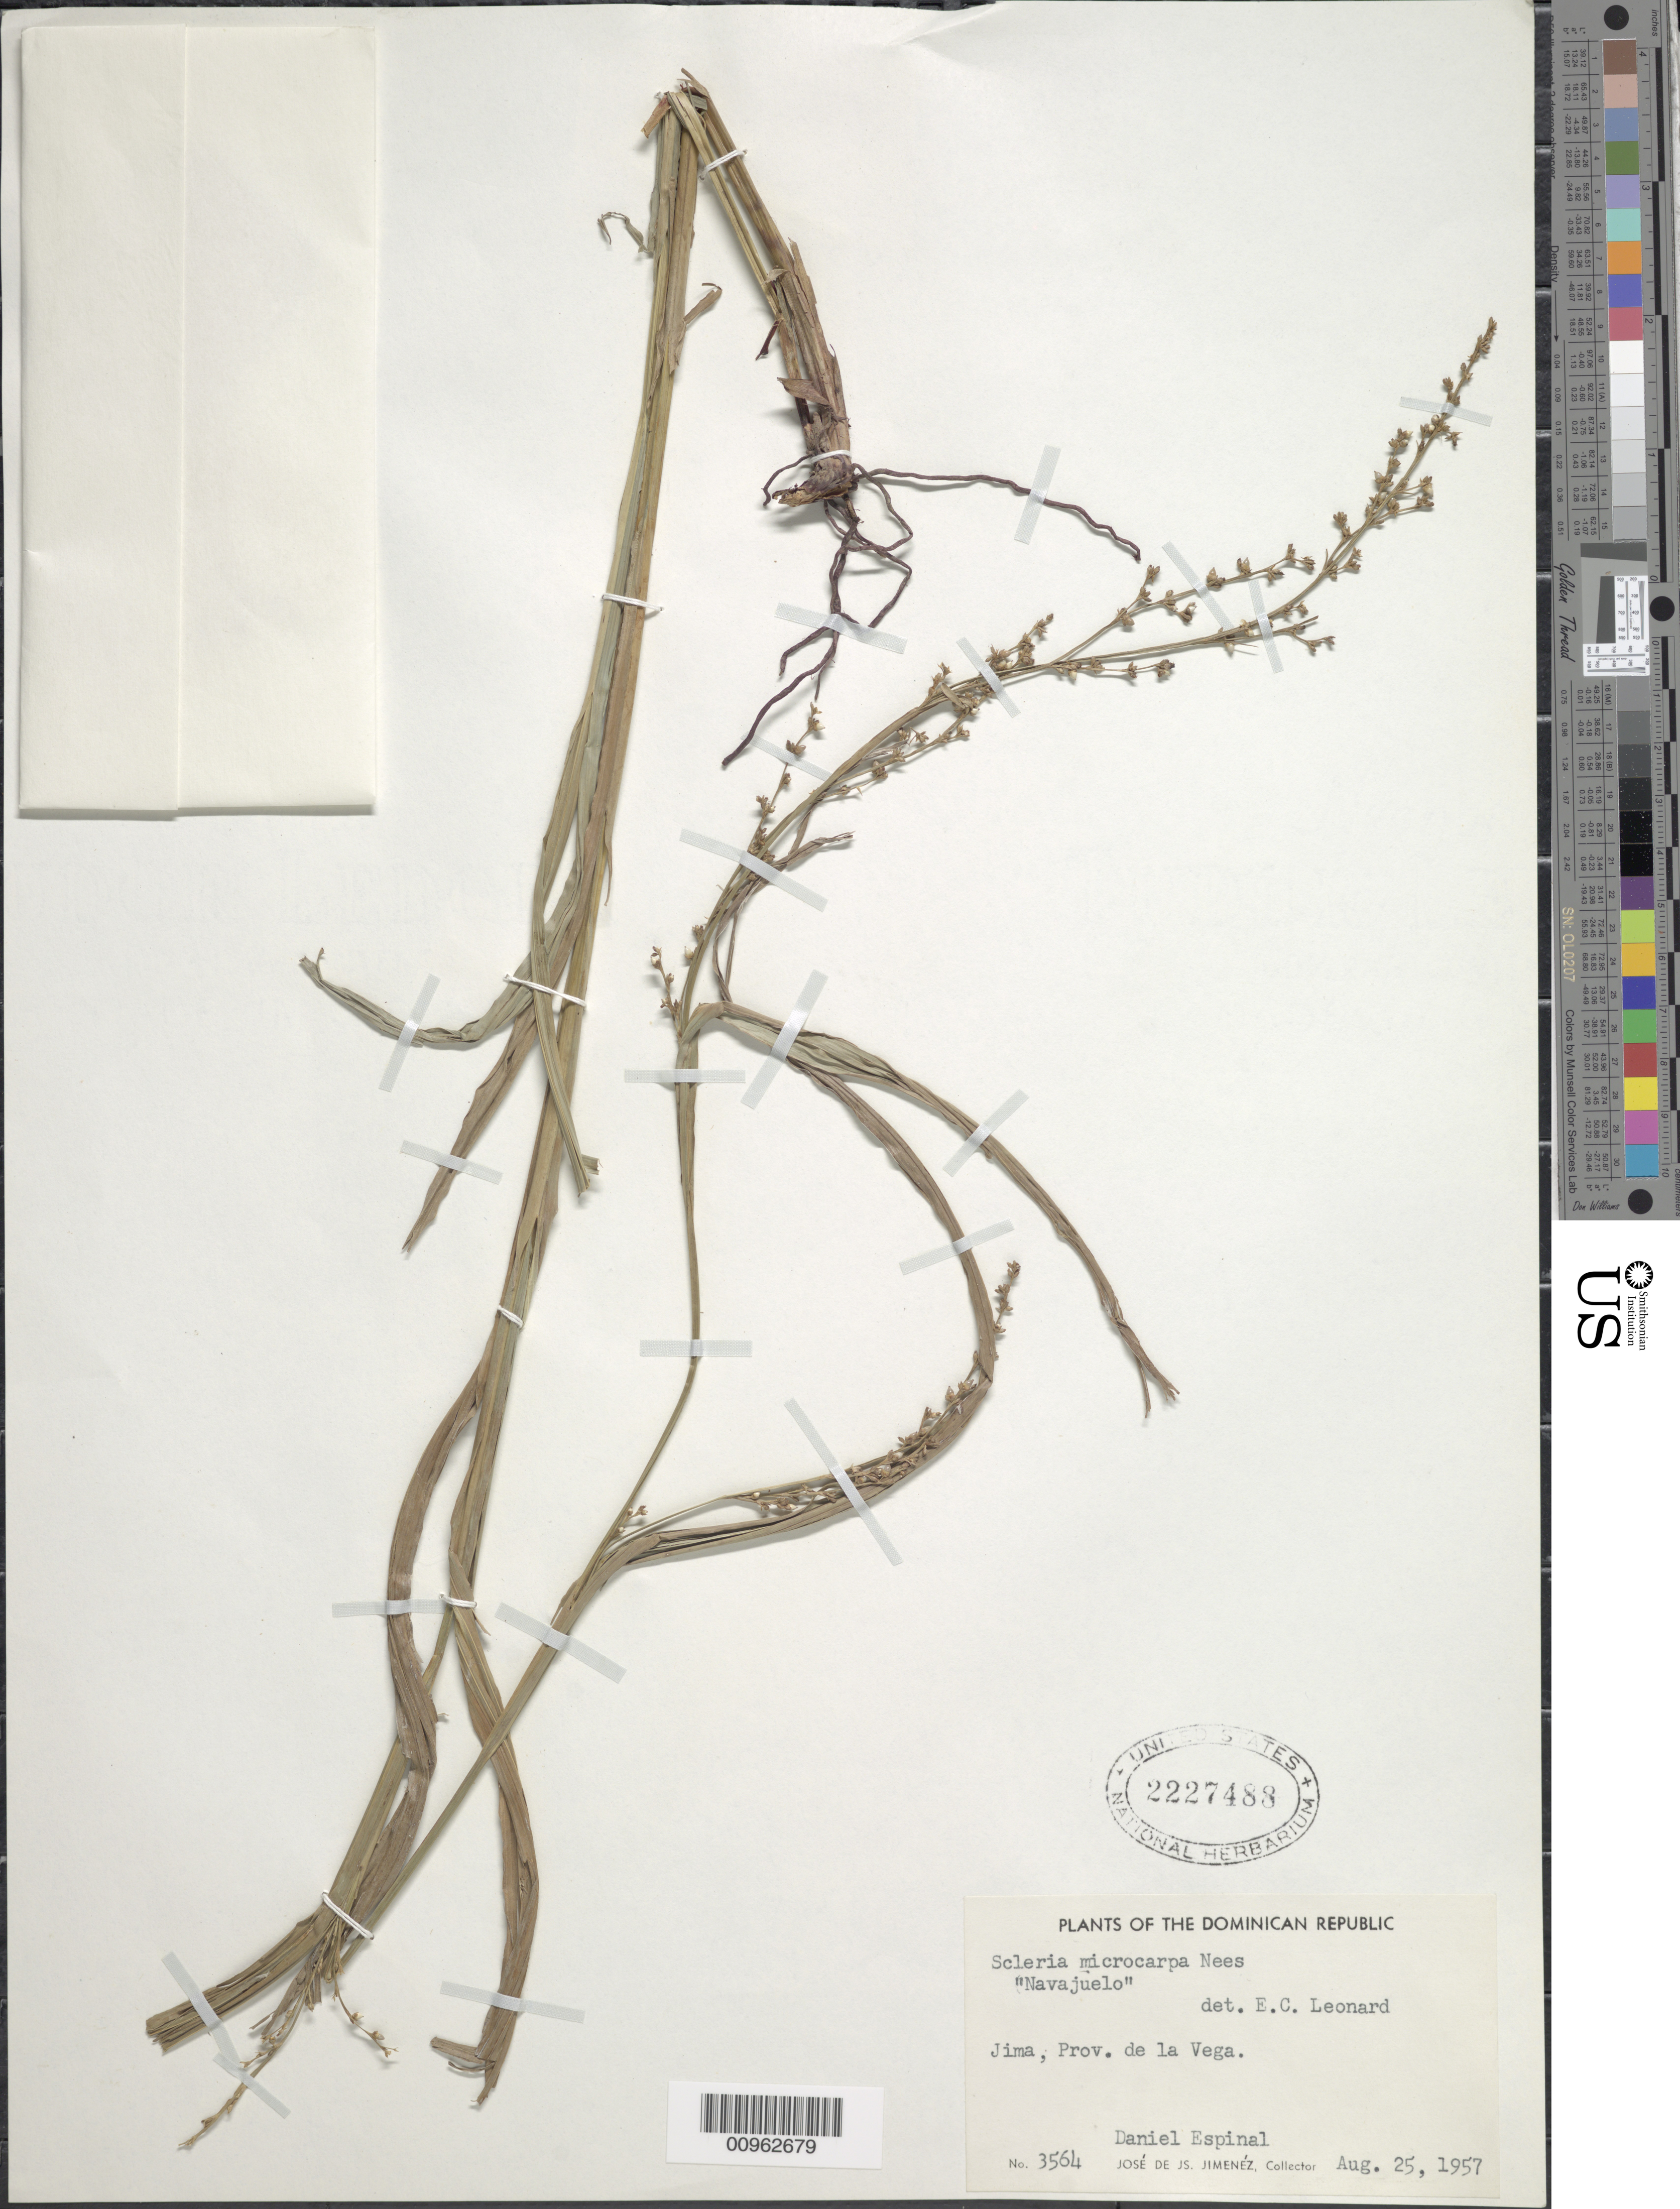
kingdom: Plantae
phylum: Tracheophyta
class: Liliopsida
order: Poales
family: Cyperaceae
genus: Scleria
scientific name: Scleria microcarpa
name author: Nees ex Kunth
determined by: Leonard, Emery C., (US)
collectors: J. J. Jiménez & D. Espinal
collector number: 3564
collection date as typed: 25 Aug 1957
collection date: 1957-08-25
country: Dominican Republic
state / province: La Vega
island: Hispaniola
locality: Jima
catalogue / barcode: US 2227488